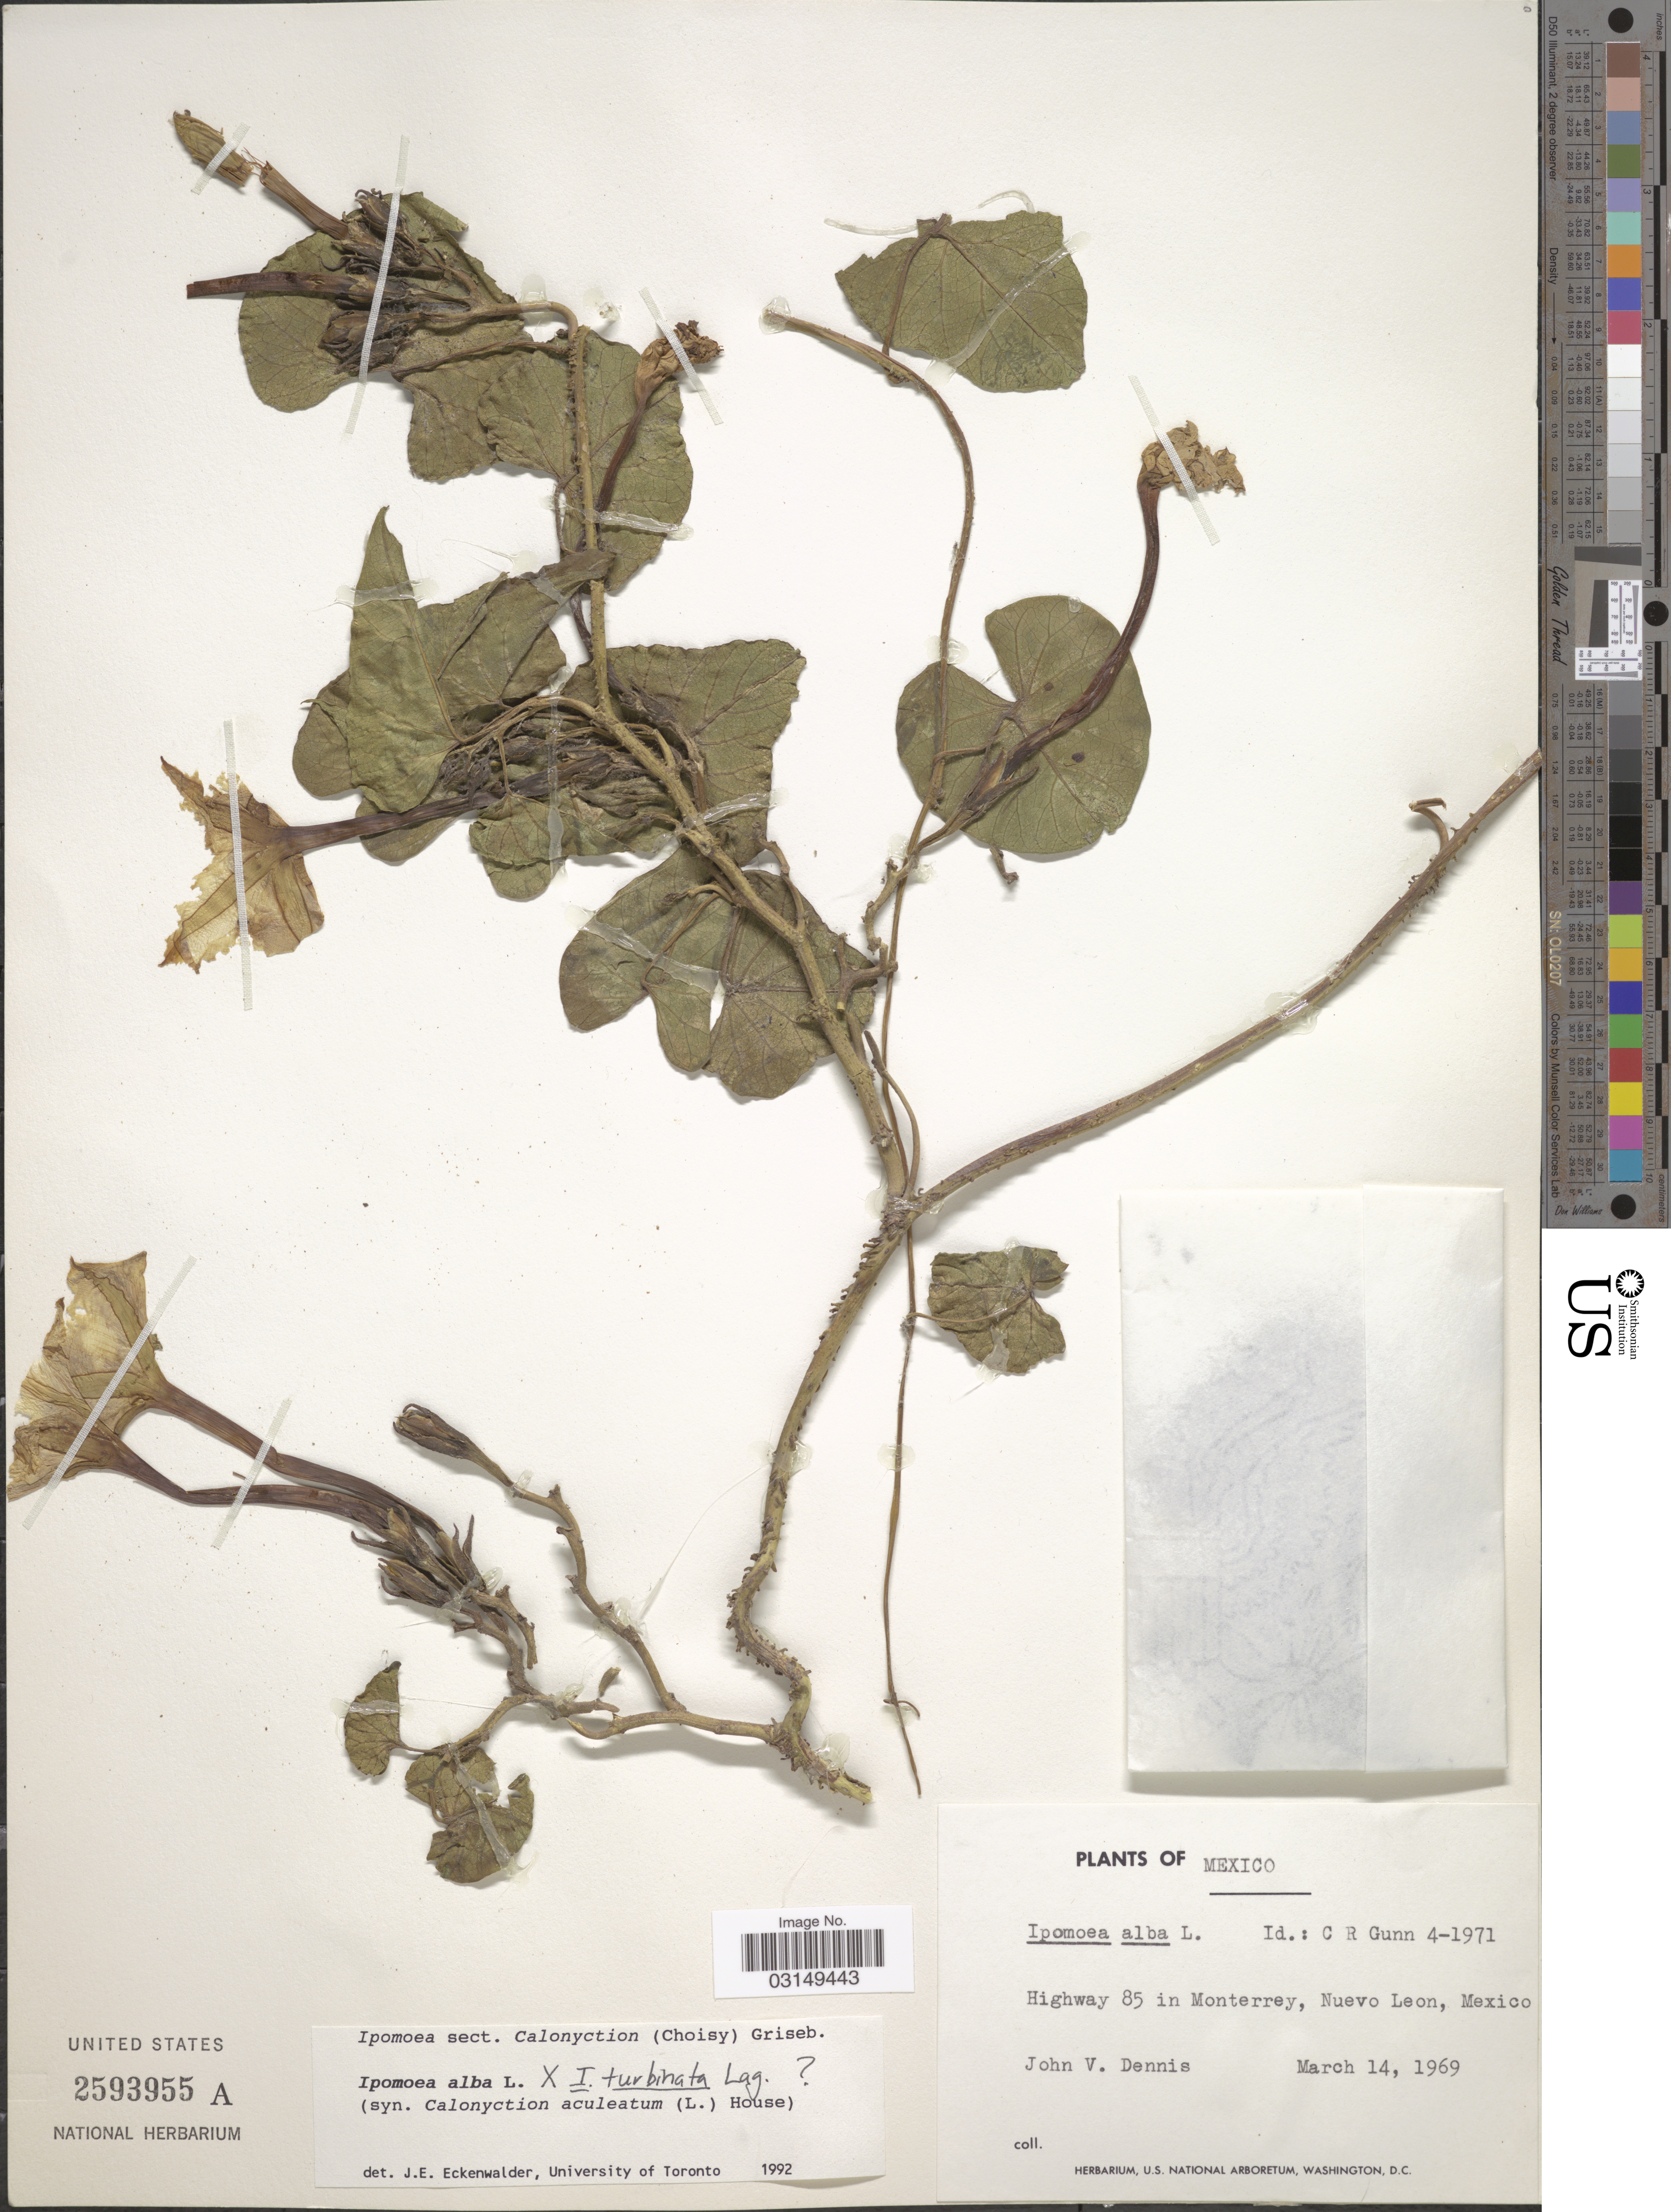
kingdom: Plantae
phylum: Tracheophyta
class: Magnoliopsida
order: Solanales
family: Convolvulaceae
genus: Ipomoea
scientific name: Ipomoea alba L.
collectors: J. Dennis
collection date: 1969-03-14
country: Mexico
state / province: Nuevo León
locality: Highway 85 in Monterrey.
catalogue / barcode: US 2593955A